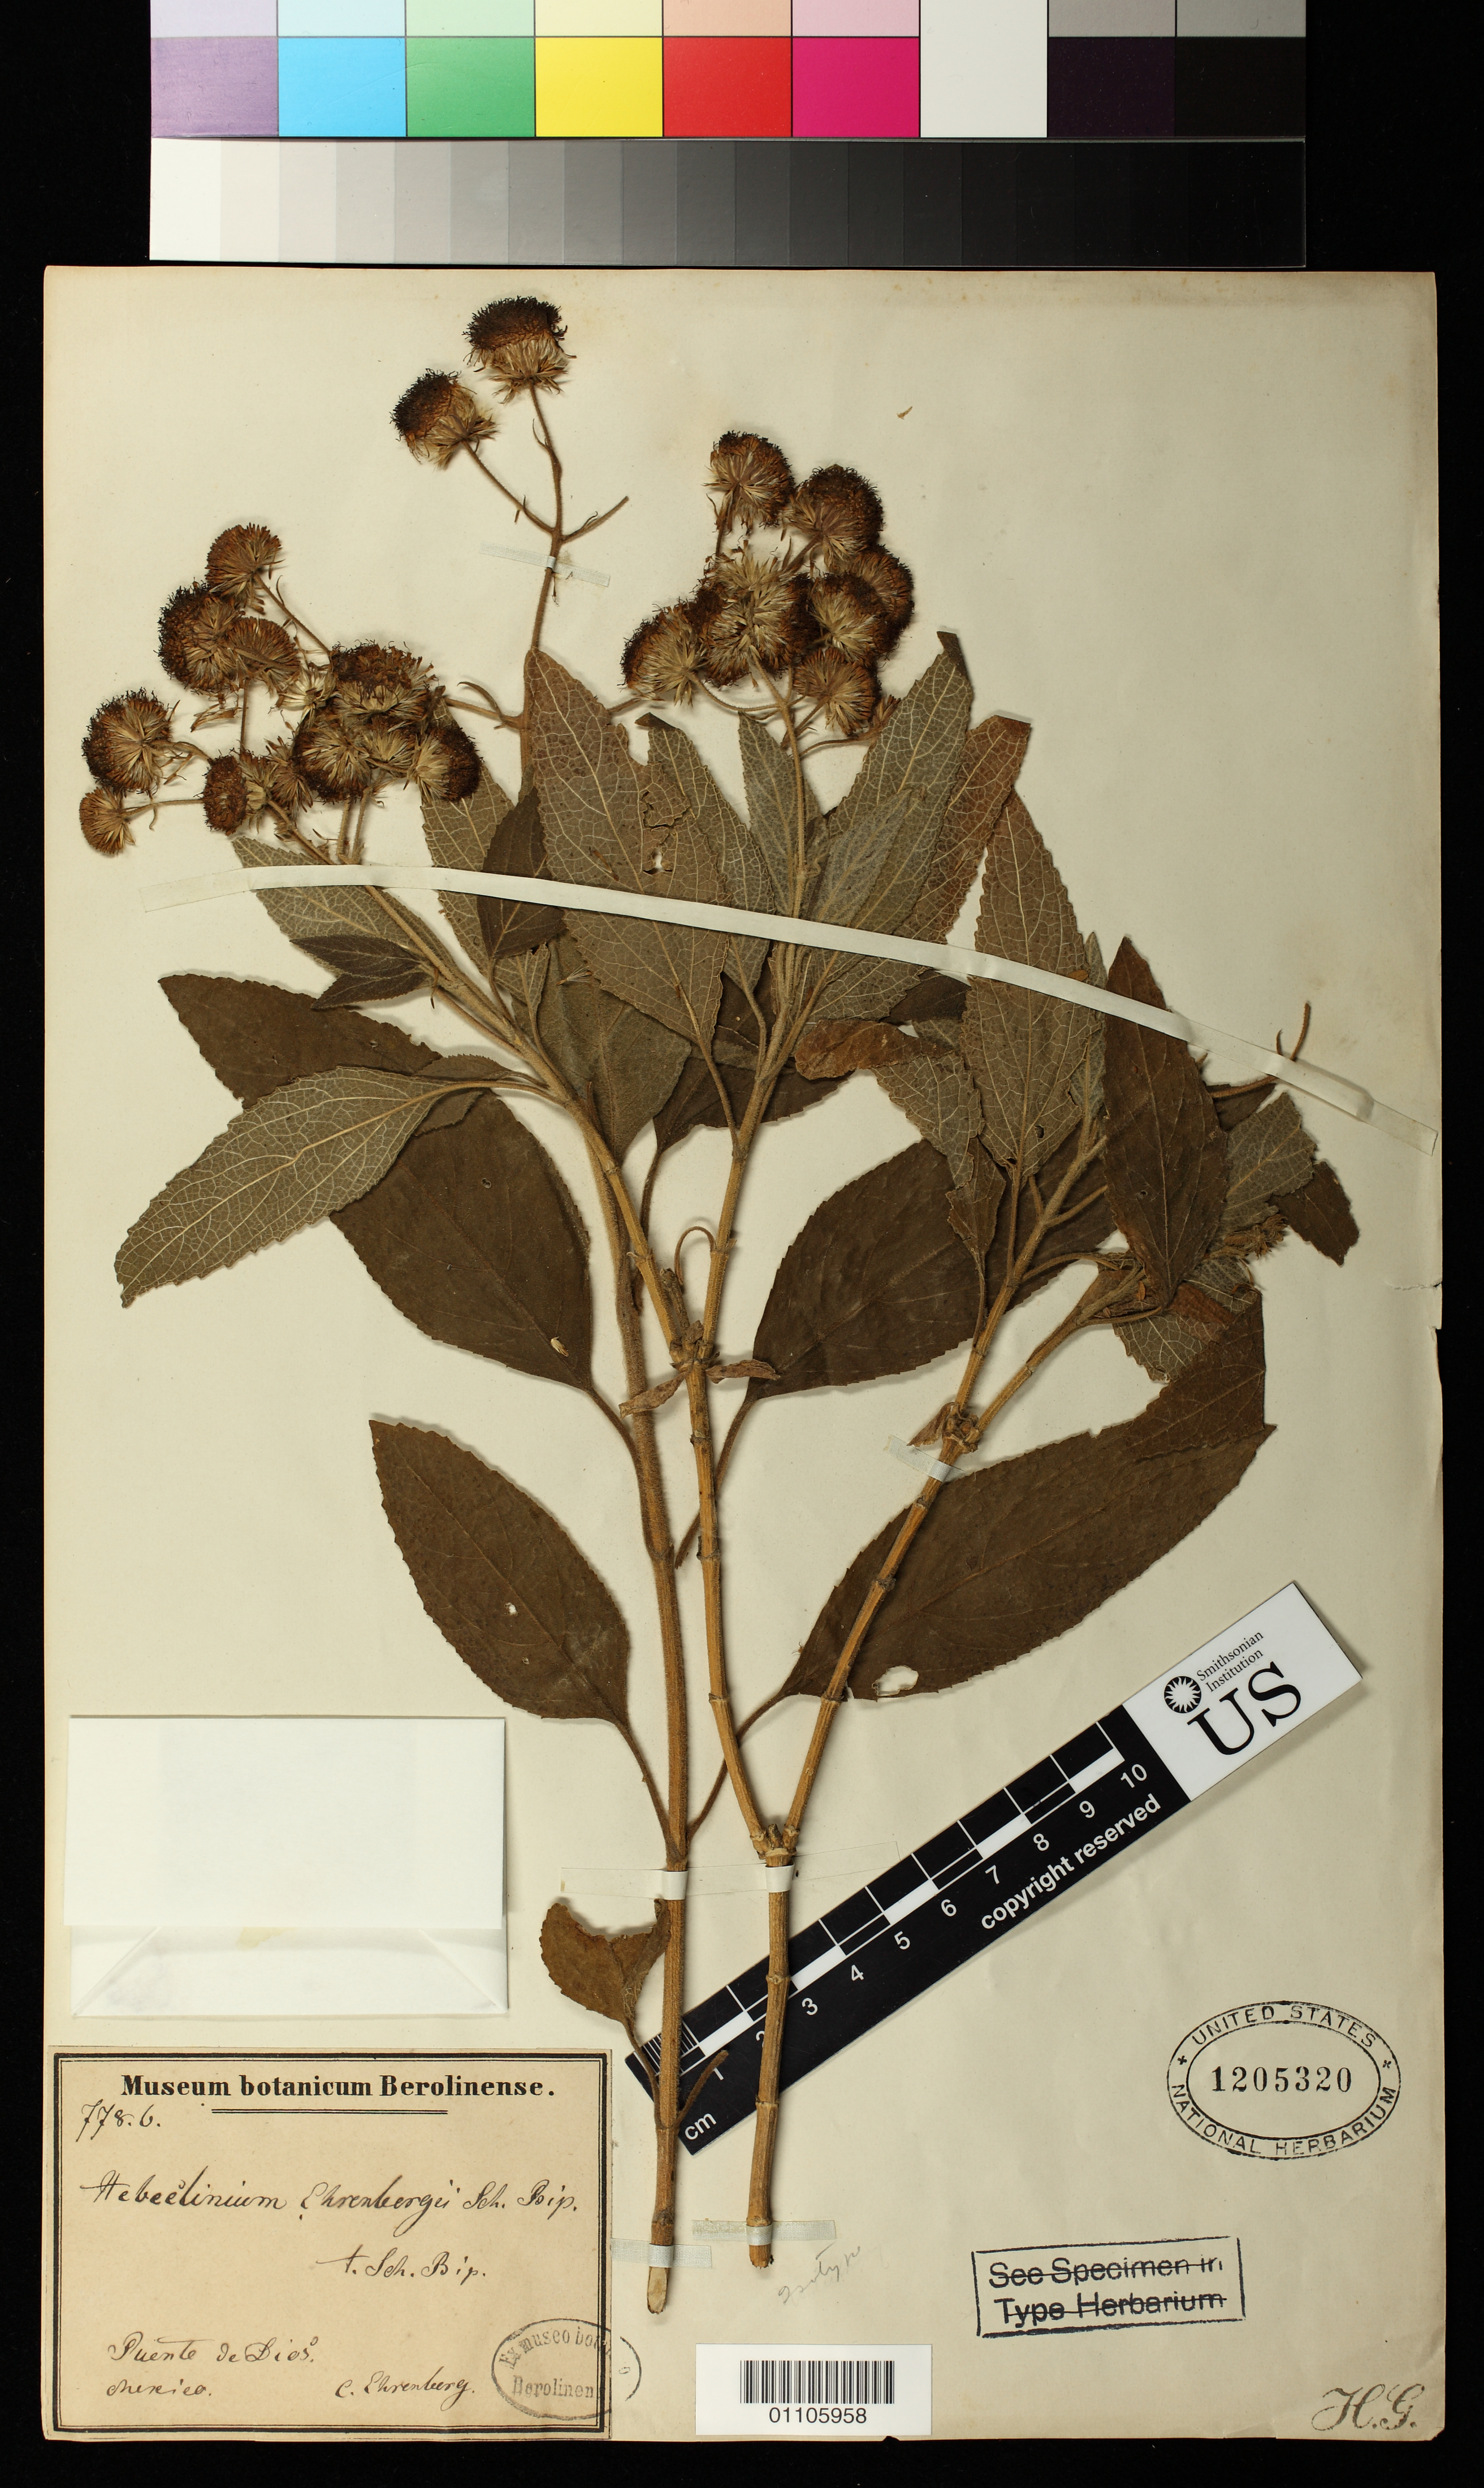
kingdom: Plantae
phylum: Tracheophyta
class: Magnoliopsida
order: Asterales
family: Asteraceae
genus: Hebeclinium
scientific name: Hebeclinium macrocephalum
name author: Benth.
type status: Possible Type; Isotype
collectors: C. Ehrenberg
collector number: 778 b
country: Mexico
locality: Puente de Dios.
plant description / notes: Ehrenberg and Hartweg collections cited by Hemsley; Ehrenberg collection is possibly original material but dubiously a type of Eupatorium ehrenbergii Hemsl. if that name is considered a nom. nov. for Hebeclinium macrocephalum Benth. (non Eupatorium macrocephalum Less.); Bentham's name was based on the Hartweg collection and did not cite the Ehrenberg collection. But possibly to be considered a type of Eupatorium ehrenbergii Klatt (1885, nom. illeg.), which is based on Hebeclinium ehrenbergii Sch. Bip. and cites Ehrenberg 778 b (with Hebeclinium macrocephalum Benth. and the Hartweg collection not cited).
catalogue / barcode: US 1205320